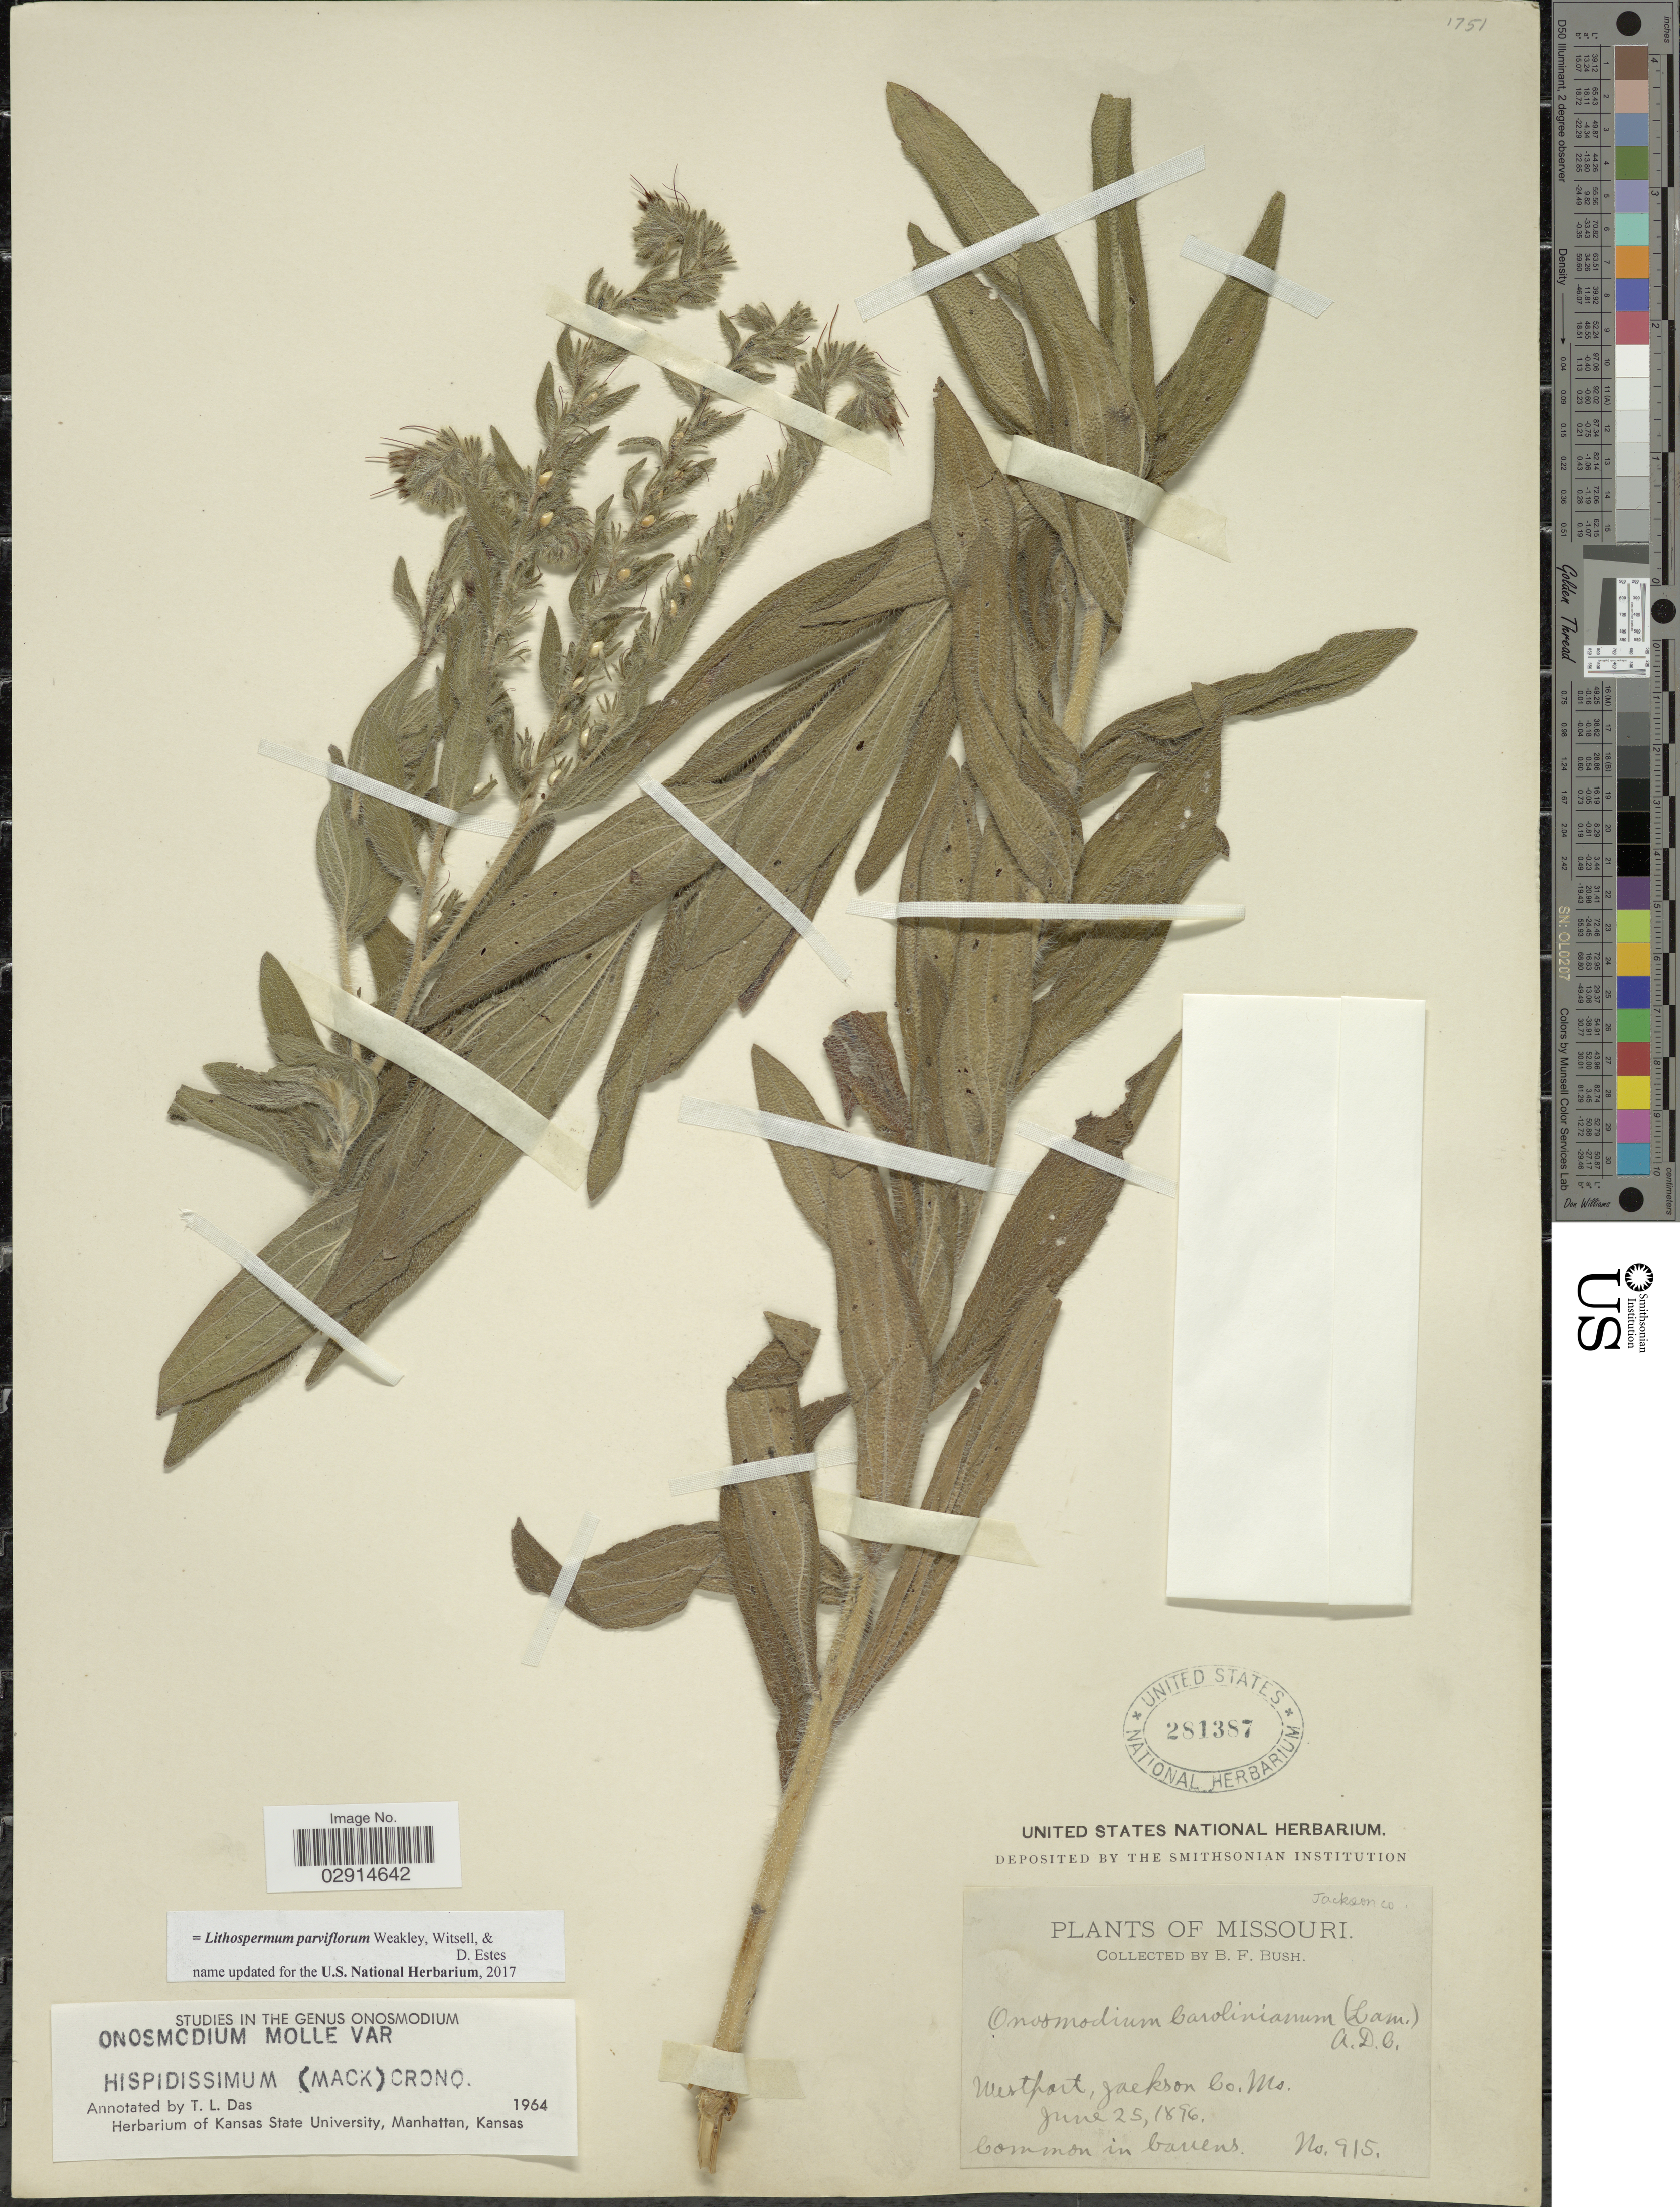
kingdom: Plantae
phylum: Tracheophyta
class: Magnoliopsida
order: Boraginales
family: Boraginaceae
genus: Lithospermum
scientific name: Lithospermum parviflorum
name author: Weakley et al.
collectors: B. F. Bush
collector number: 915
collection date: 1896-06-25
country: United States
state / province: Missouri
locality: Westport, Jackson Co.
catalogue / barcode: US 281387